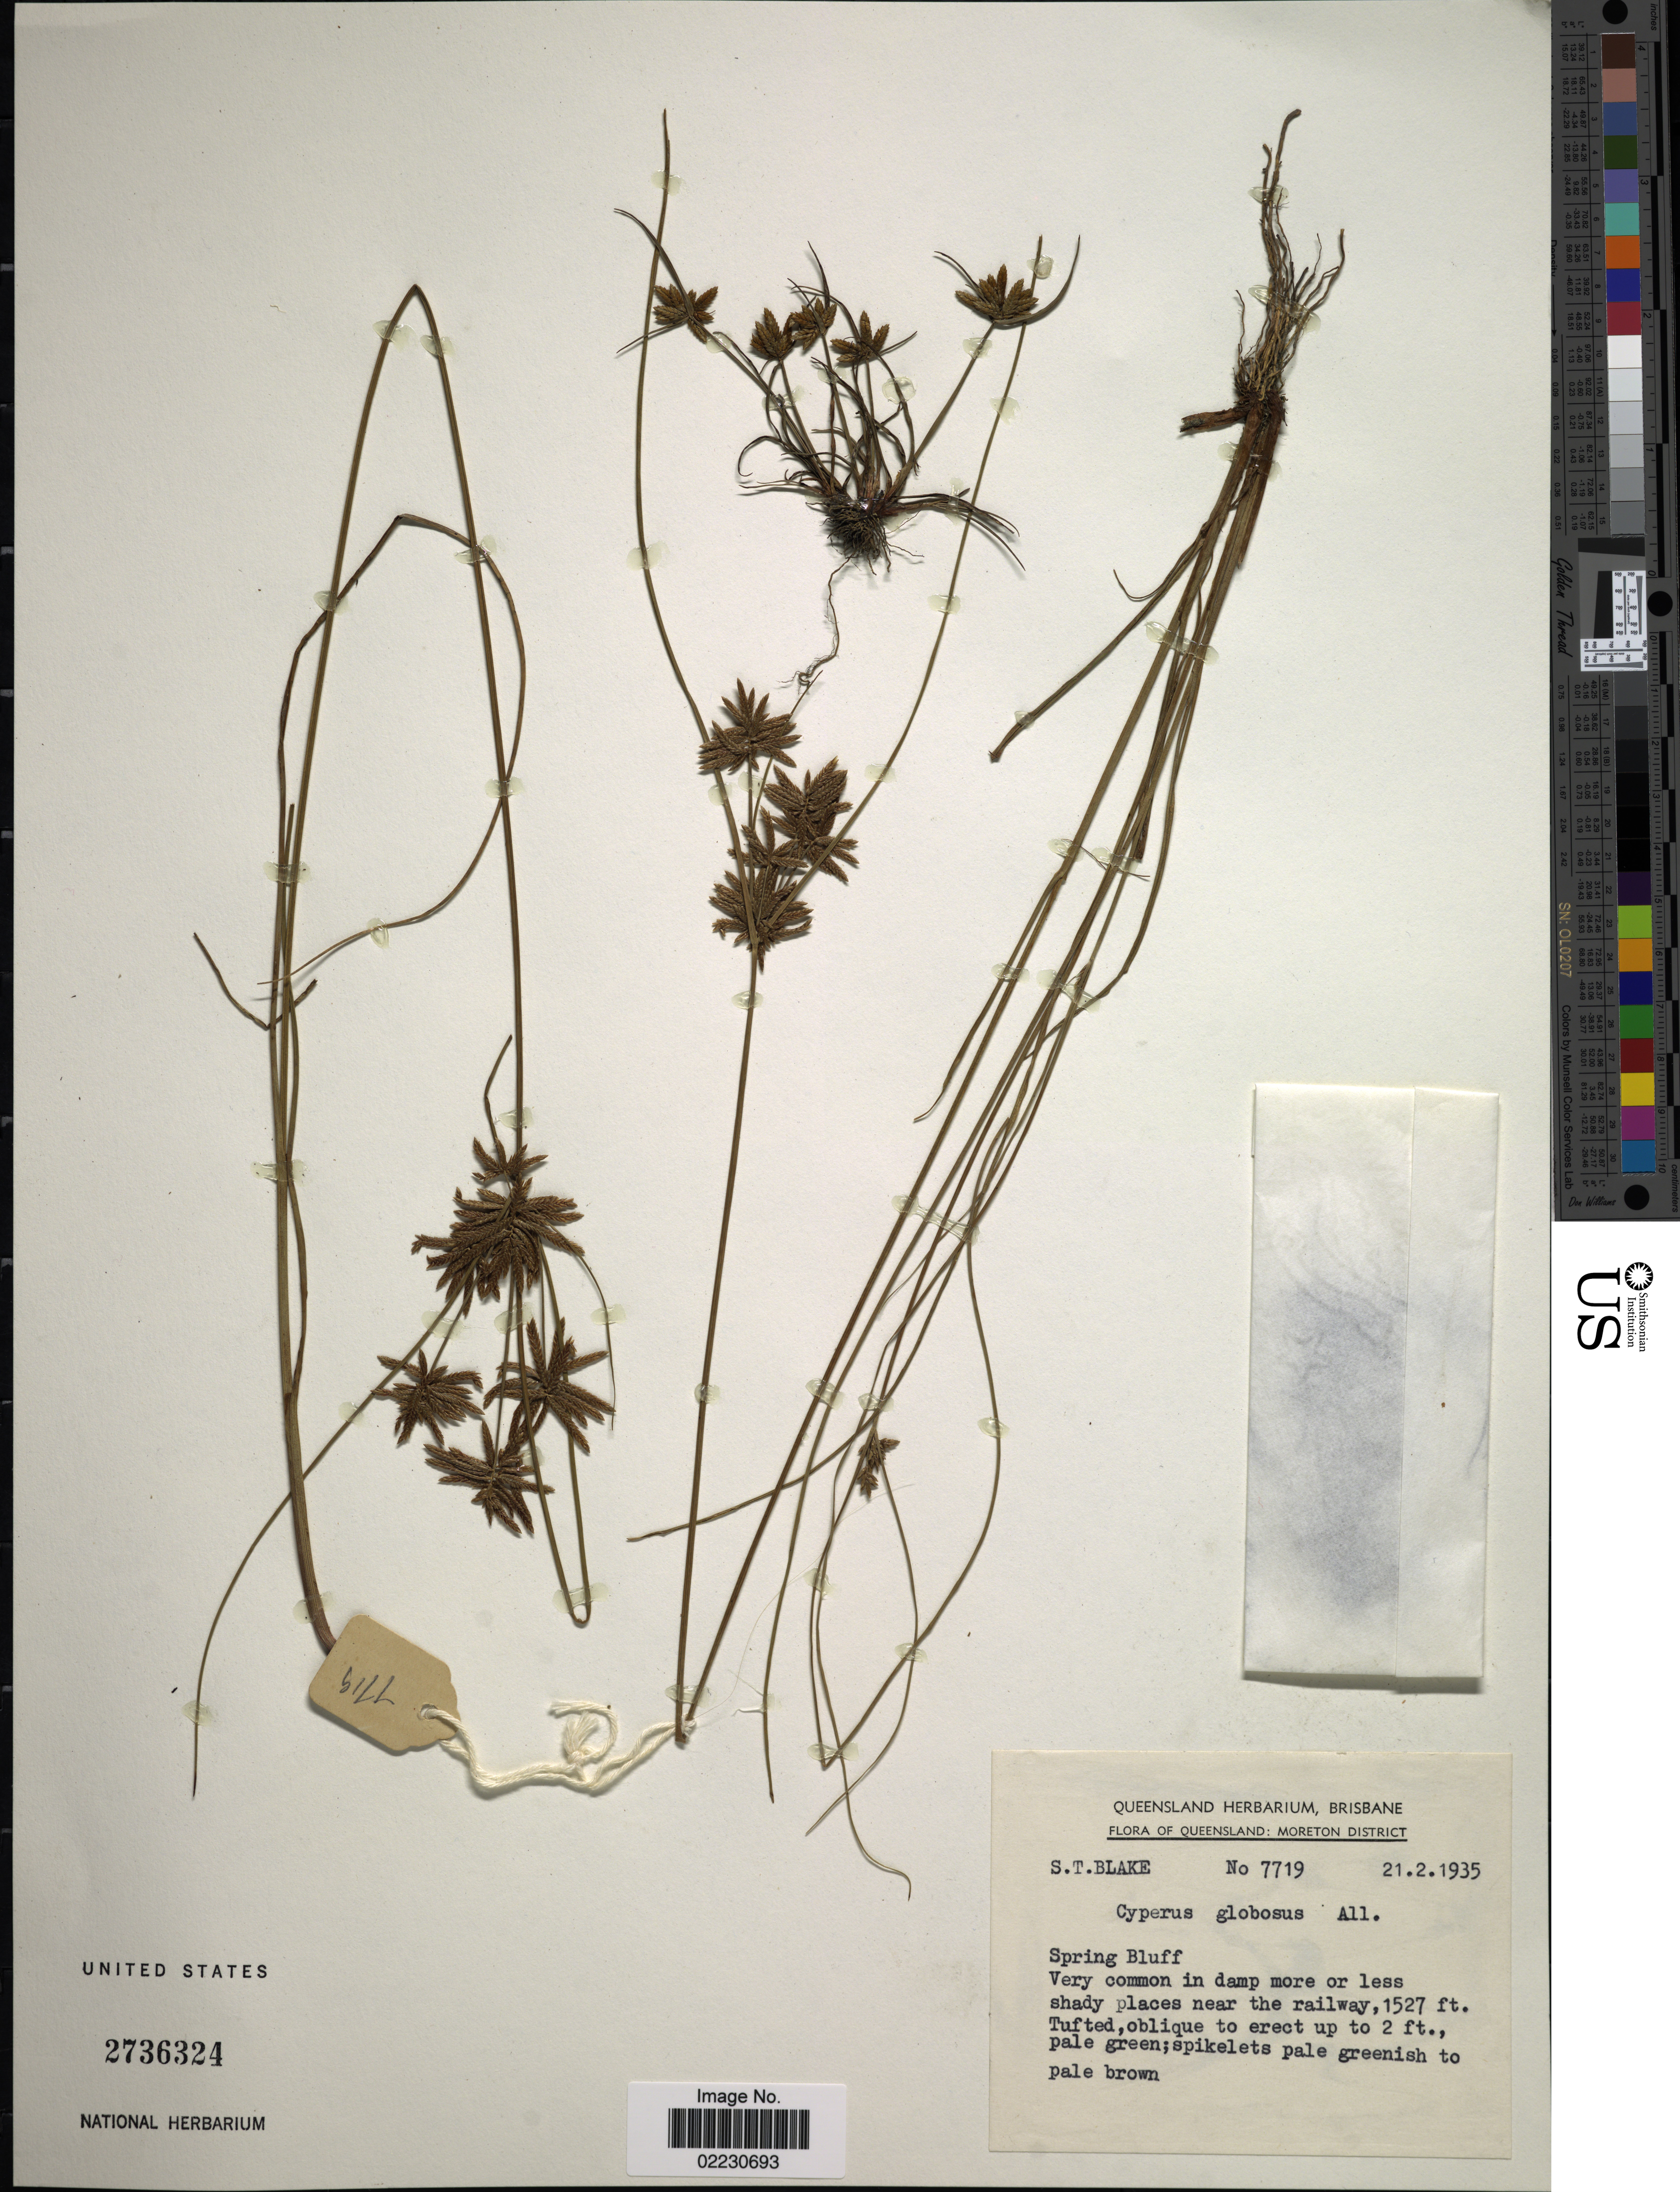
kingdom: Plantae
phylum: Tracheophyta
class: Liliopsida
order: Poales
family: Cyperaceae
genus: Cyperus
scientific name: Cyperus flavidus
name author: Retz.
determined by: Strong, Mark T., (BOT), Smithsonian Institution - National Museum of Natural History (UNITED STATES)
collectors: S. T. Blake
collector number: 7719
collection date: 1935-02-21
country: Australia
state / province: Queensland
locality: Moreton District. Spring Bluff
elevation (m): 465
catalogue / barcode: US 2736324